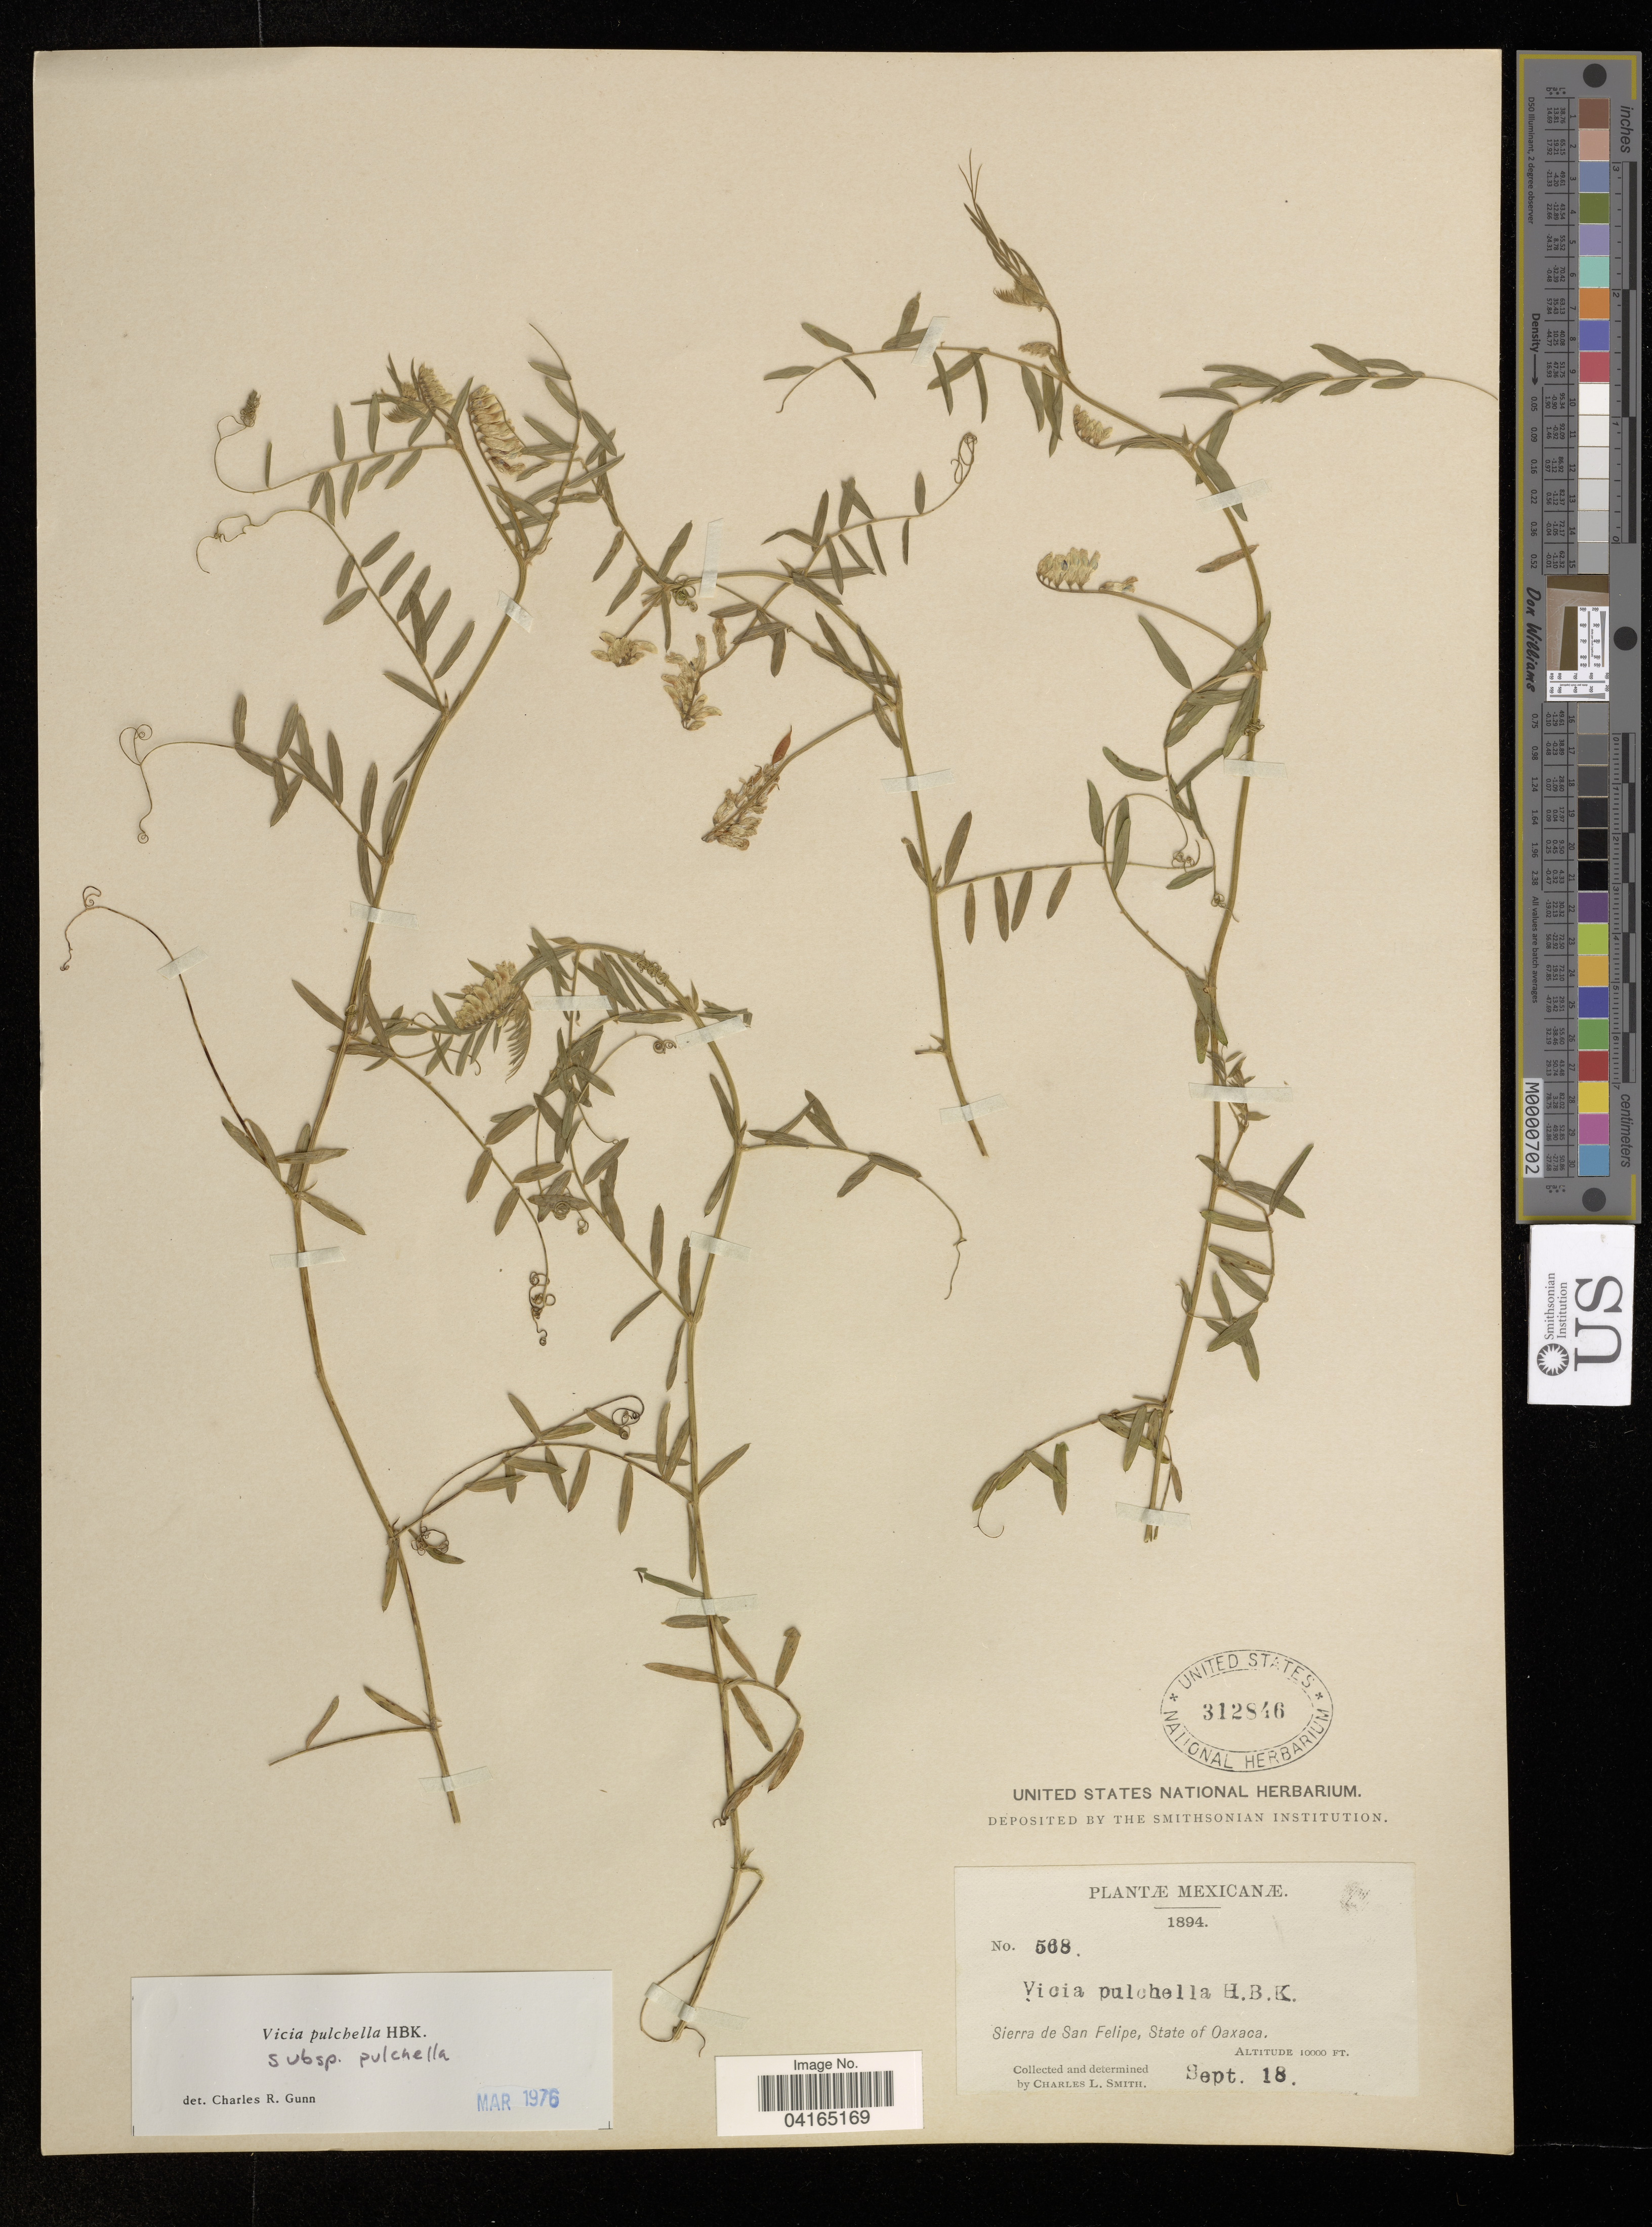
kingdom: Plantae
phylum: Tracheophyta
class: Magnoliopsida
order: Fabales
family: Fabaceae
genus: Vicia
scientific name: Vicia pulchella subsp. pulchella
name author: Kunth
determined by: Hechenleitner, Paulina, RBG Edinburgh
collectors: C. L. Smith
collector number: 568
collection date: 1894-09-18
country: Mexico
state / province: Oaxaca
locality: Sierra de San Felipe.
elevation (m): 3048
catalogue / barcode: US 312846